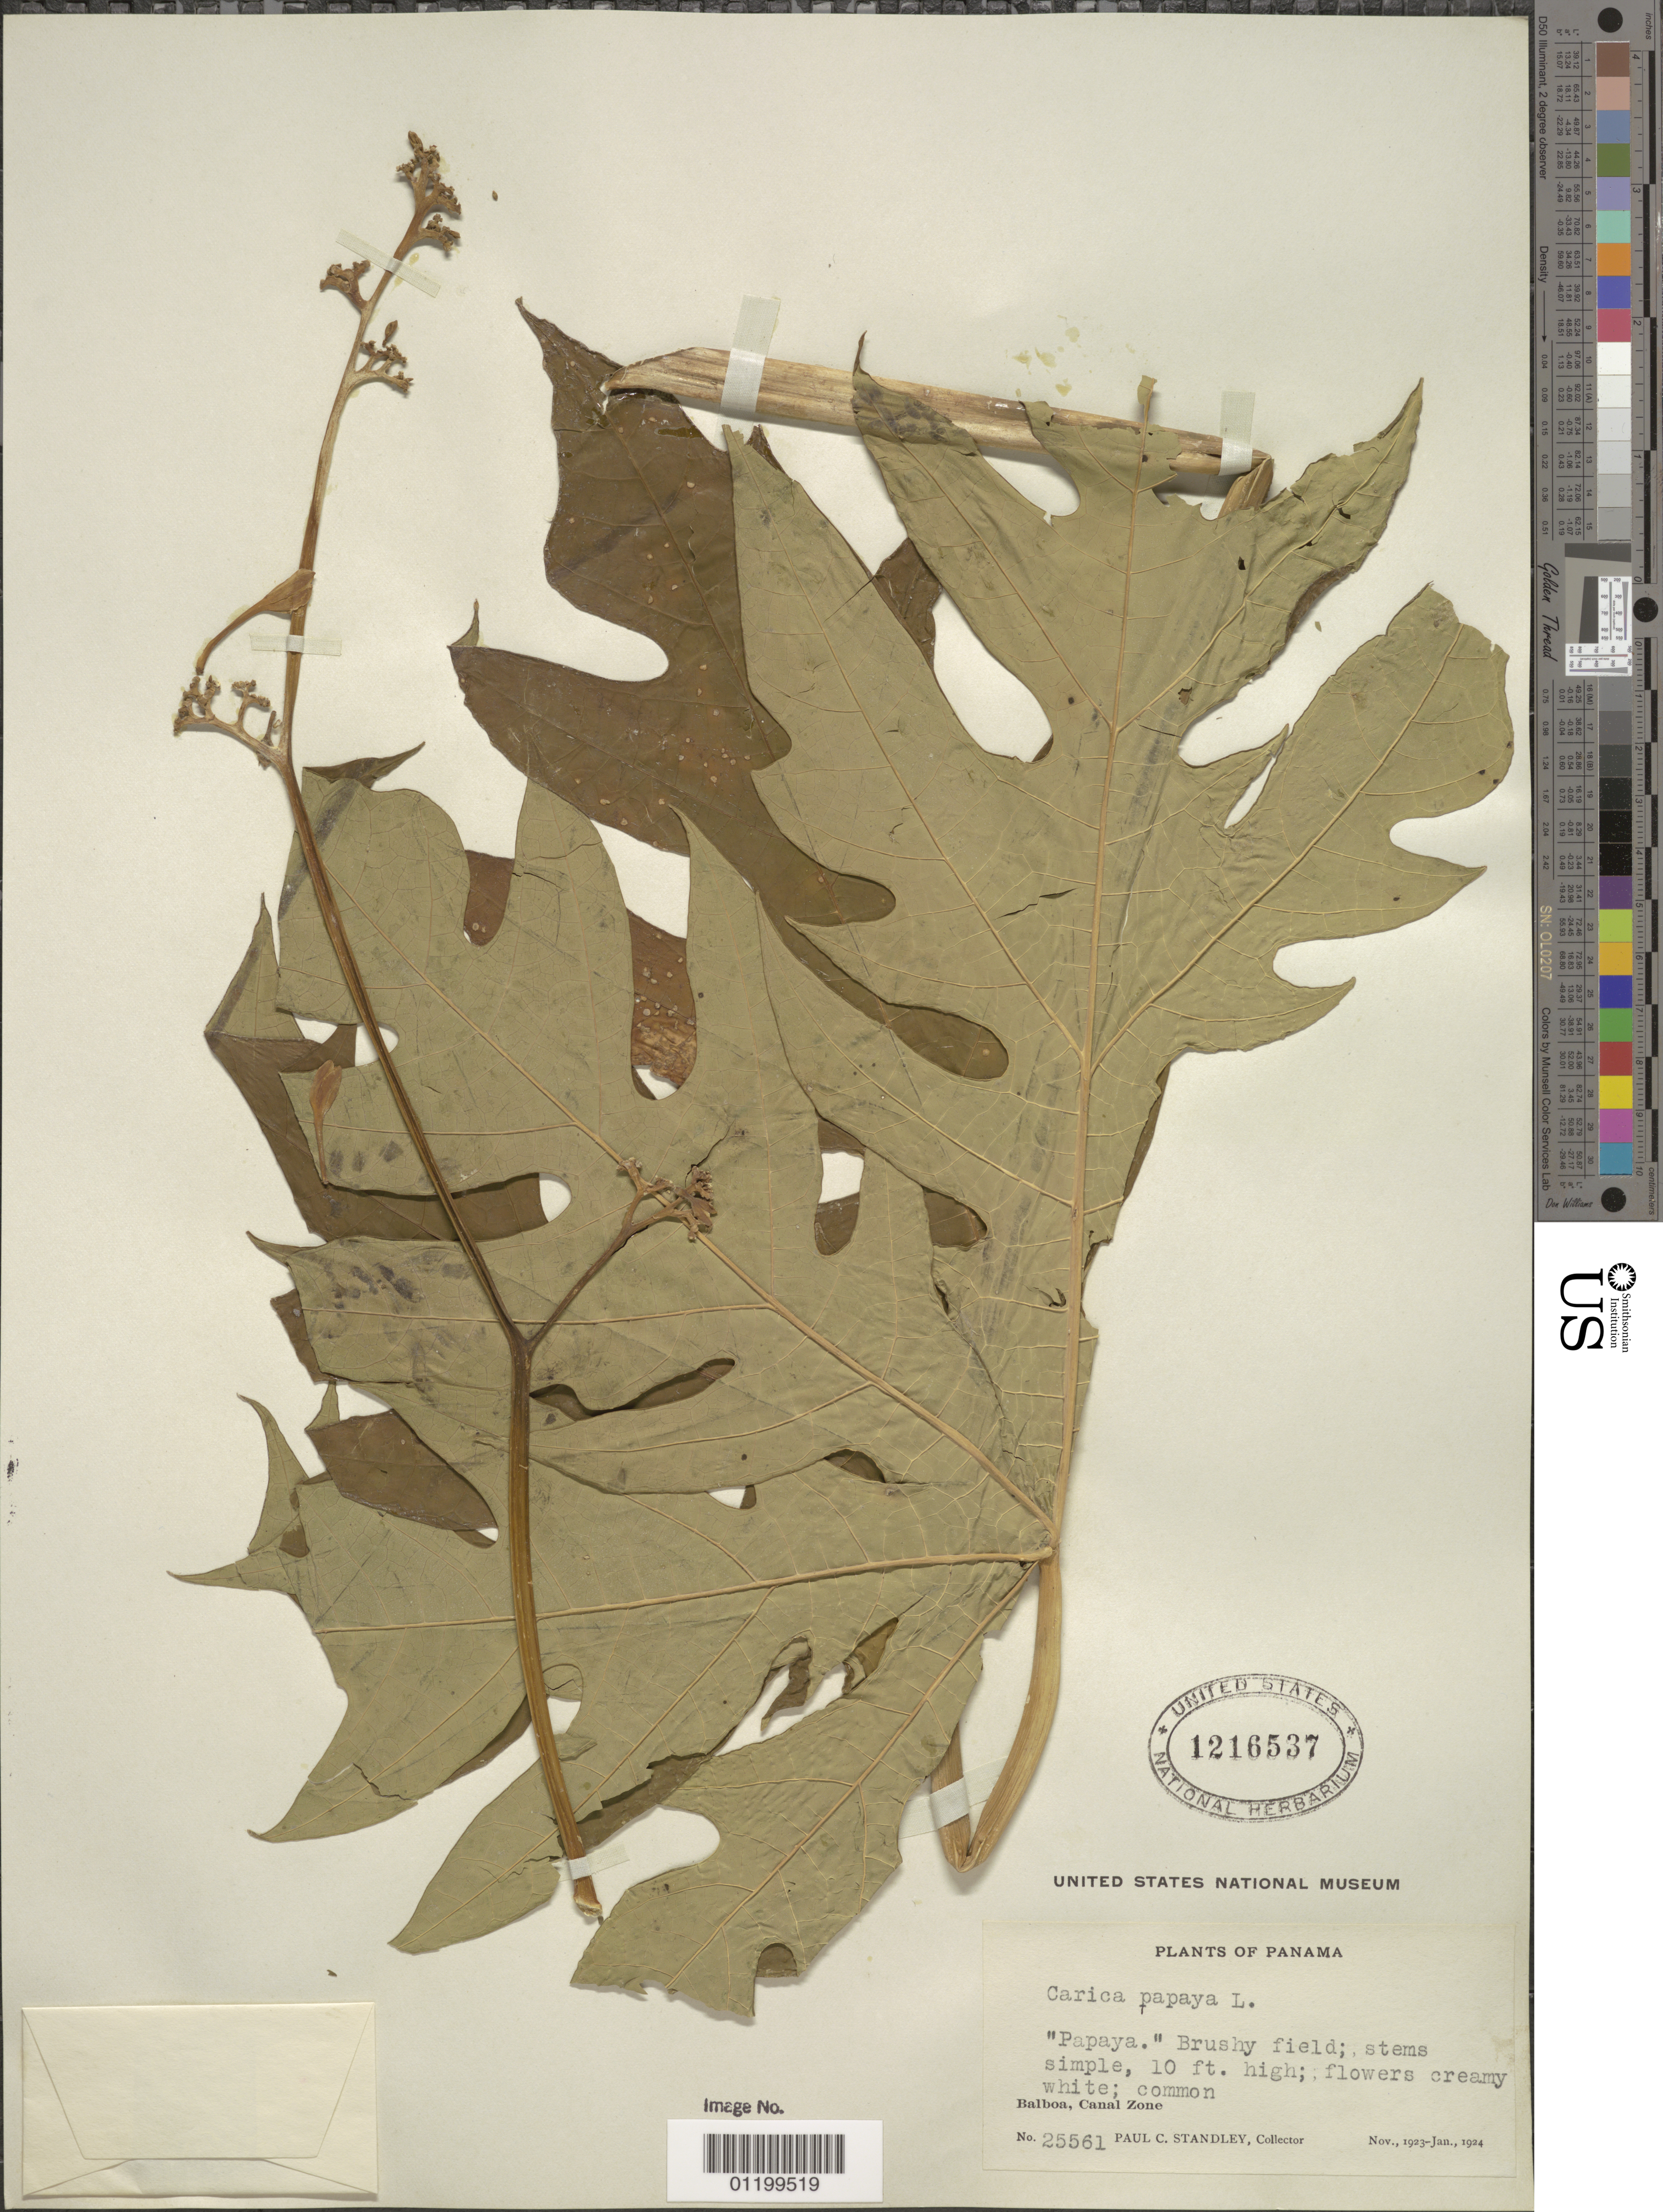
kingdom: Plantae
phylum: Tracheophyta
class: Magnoliopsida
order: Brassicales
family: Caricaceae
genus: Carica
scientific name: Carica papaya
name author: L.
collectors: P. C. Standley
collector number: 25561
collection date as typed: Nov 1923 to -- Jan 1924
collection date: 1923-11/1924-01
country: Panama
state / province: Panamá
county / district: Canal Zone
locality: Balboa.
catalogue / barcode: US 1216537